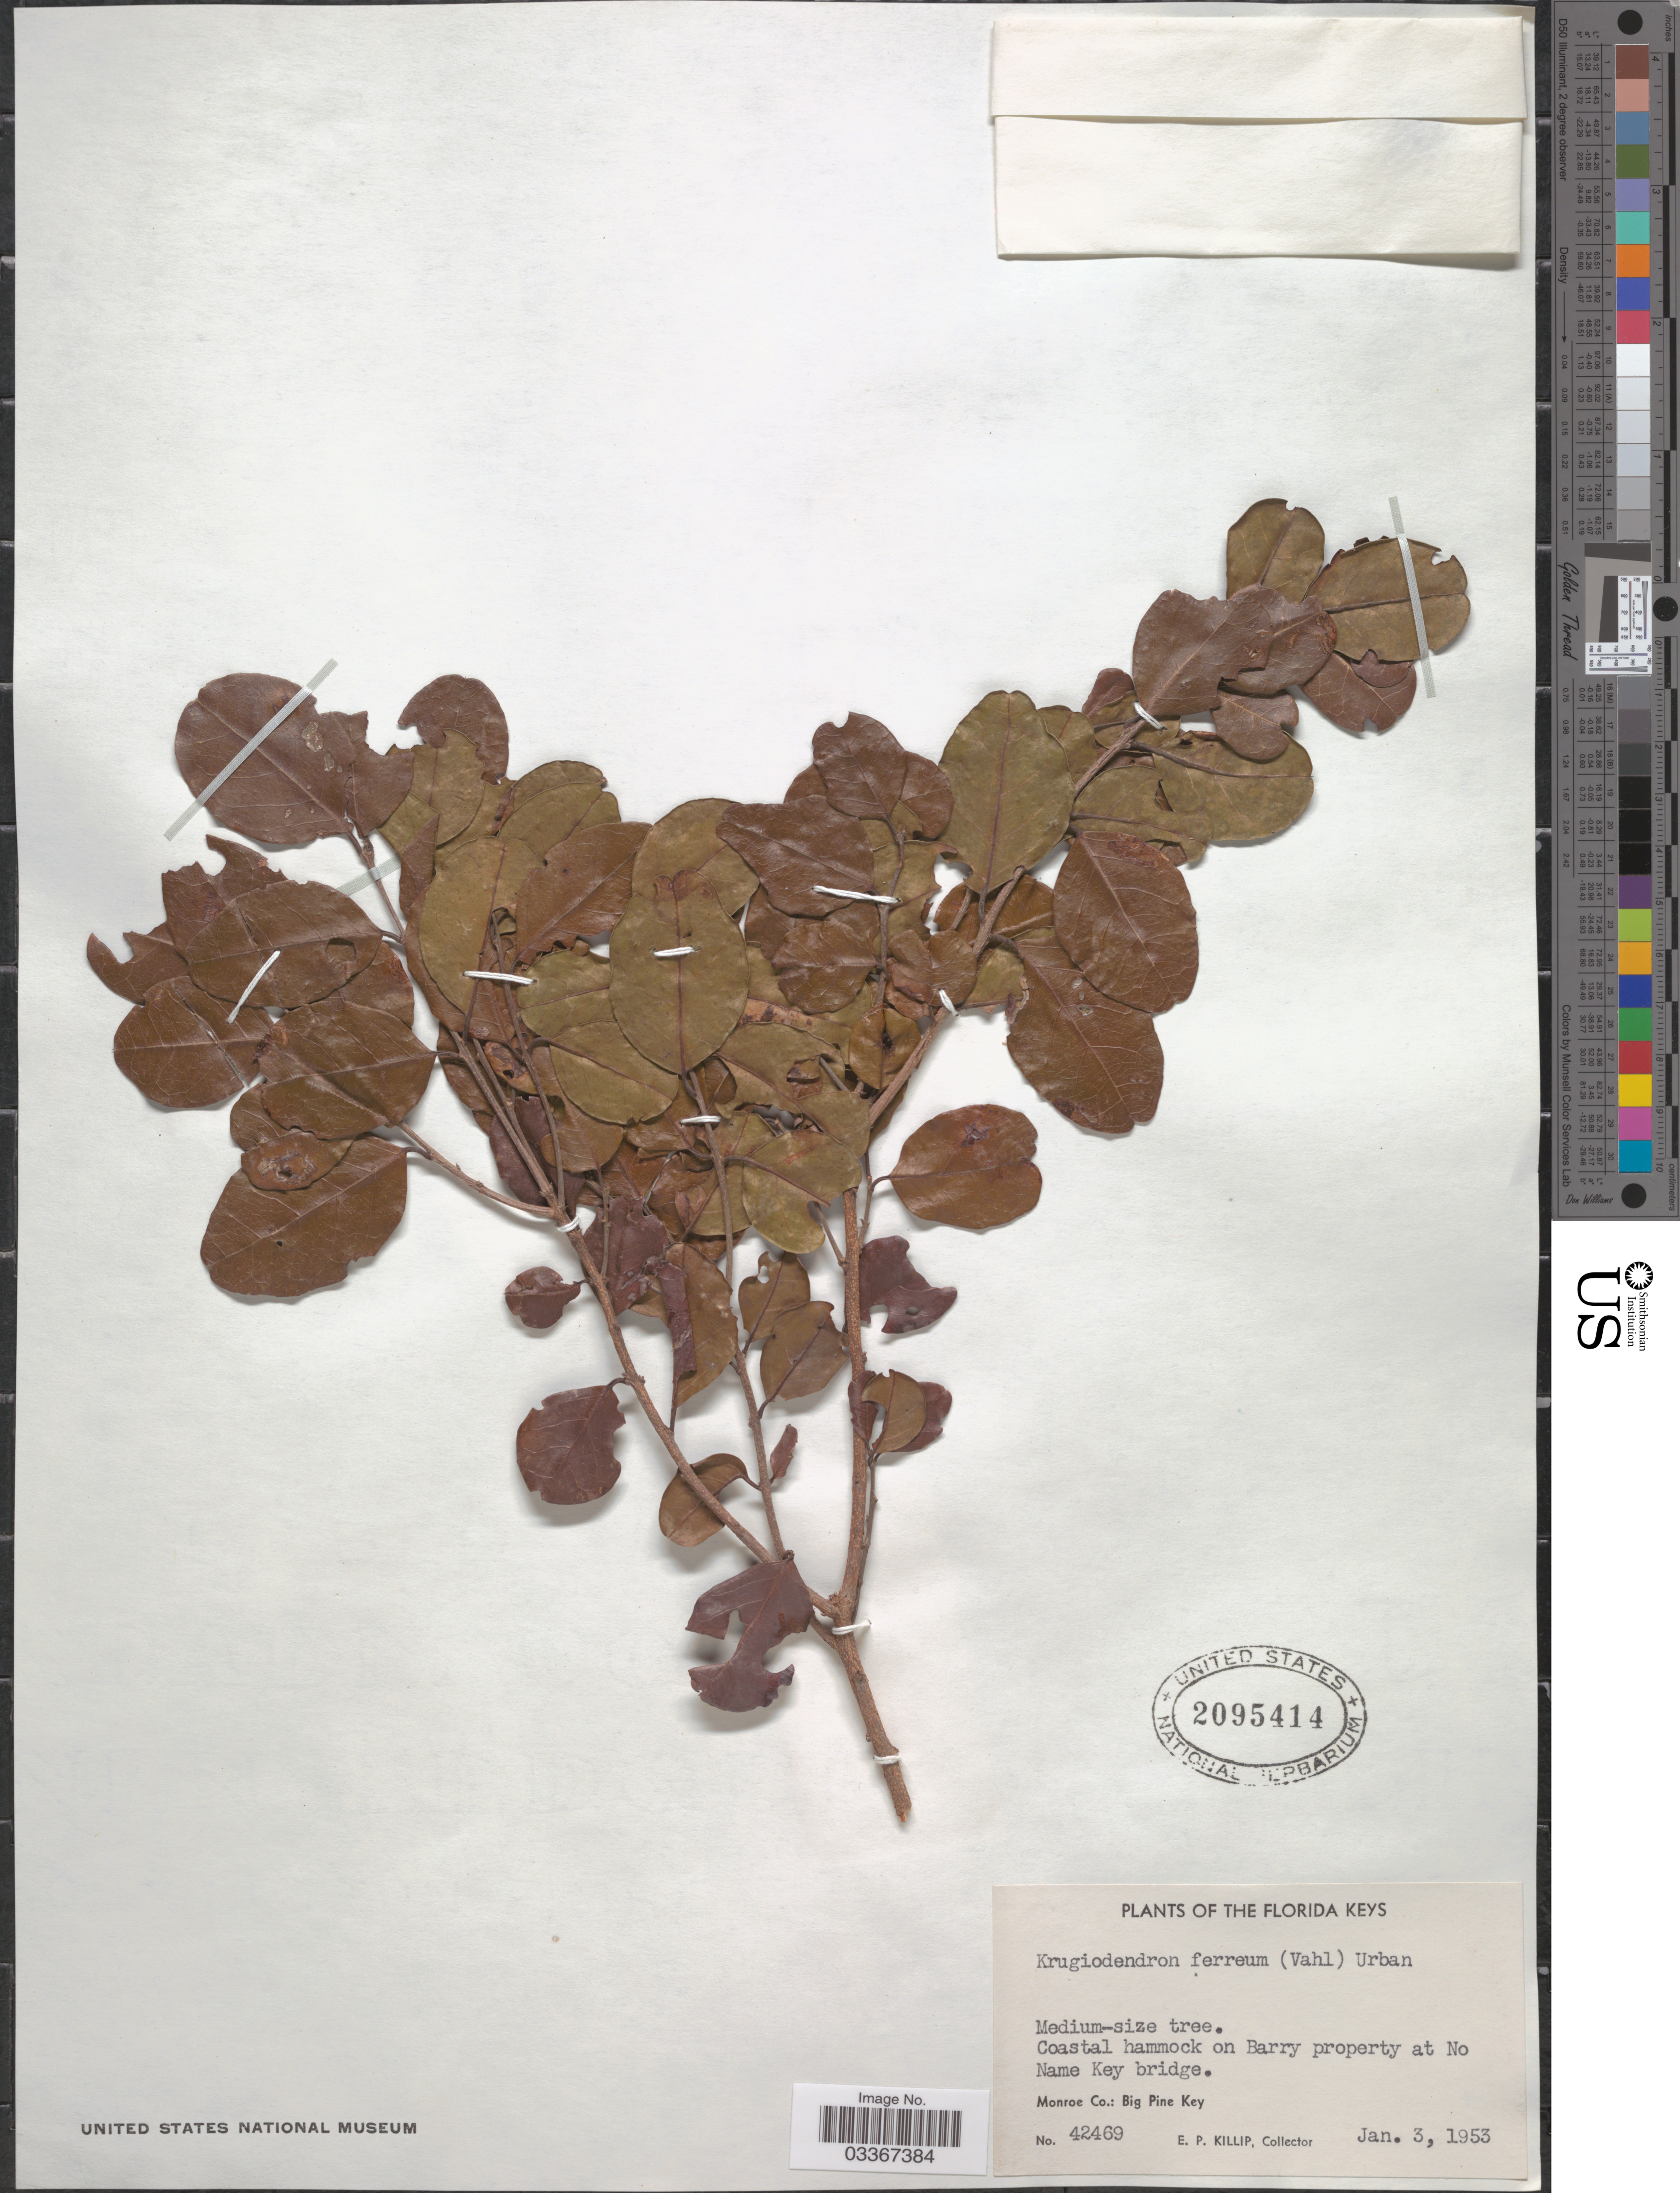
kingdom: Plantae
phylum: Tracheophyta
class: Magnoliopsida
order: Rosales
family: Rhamnaceae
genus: Krugiodendron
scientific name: Krugiodendron ferreum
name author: (Vahl) Urb.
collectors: E. P. Killip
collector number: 42469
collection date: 1953-01-03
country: United States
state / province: Florida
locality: The Florida Keys. Coastal hammock on Barry property at No Name Key Bridge. Monroe Co.: Big Pine Key.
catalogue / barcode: US 2095414